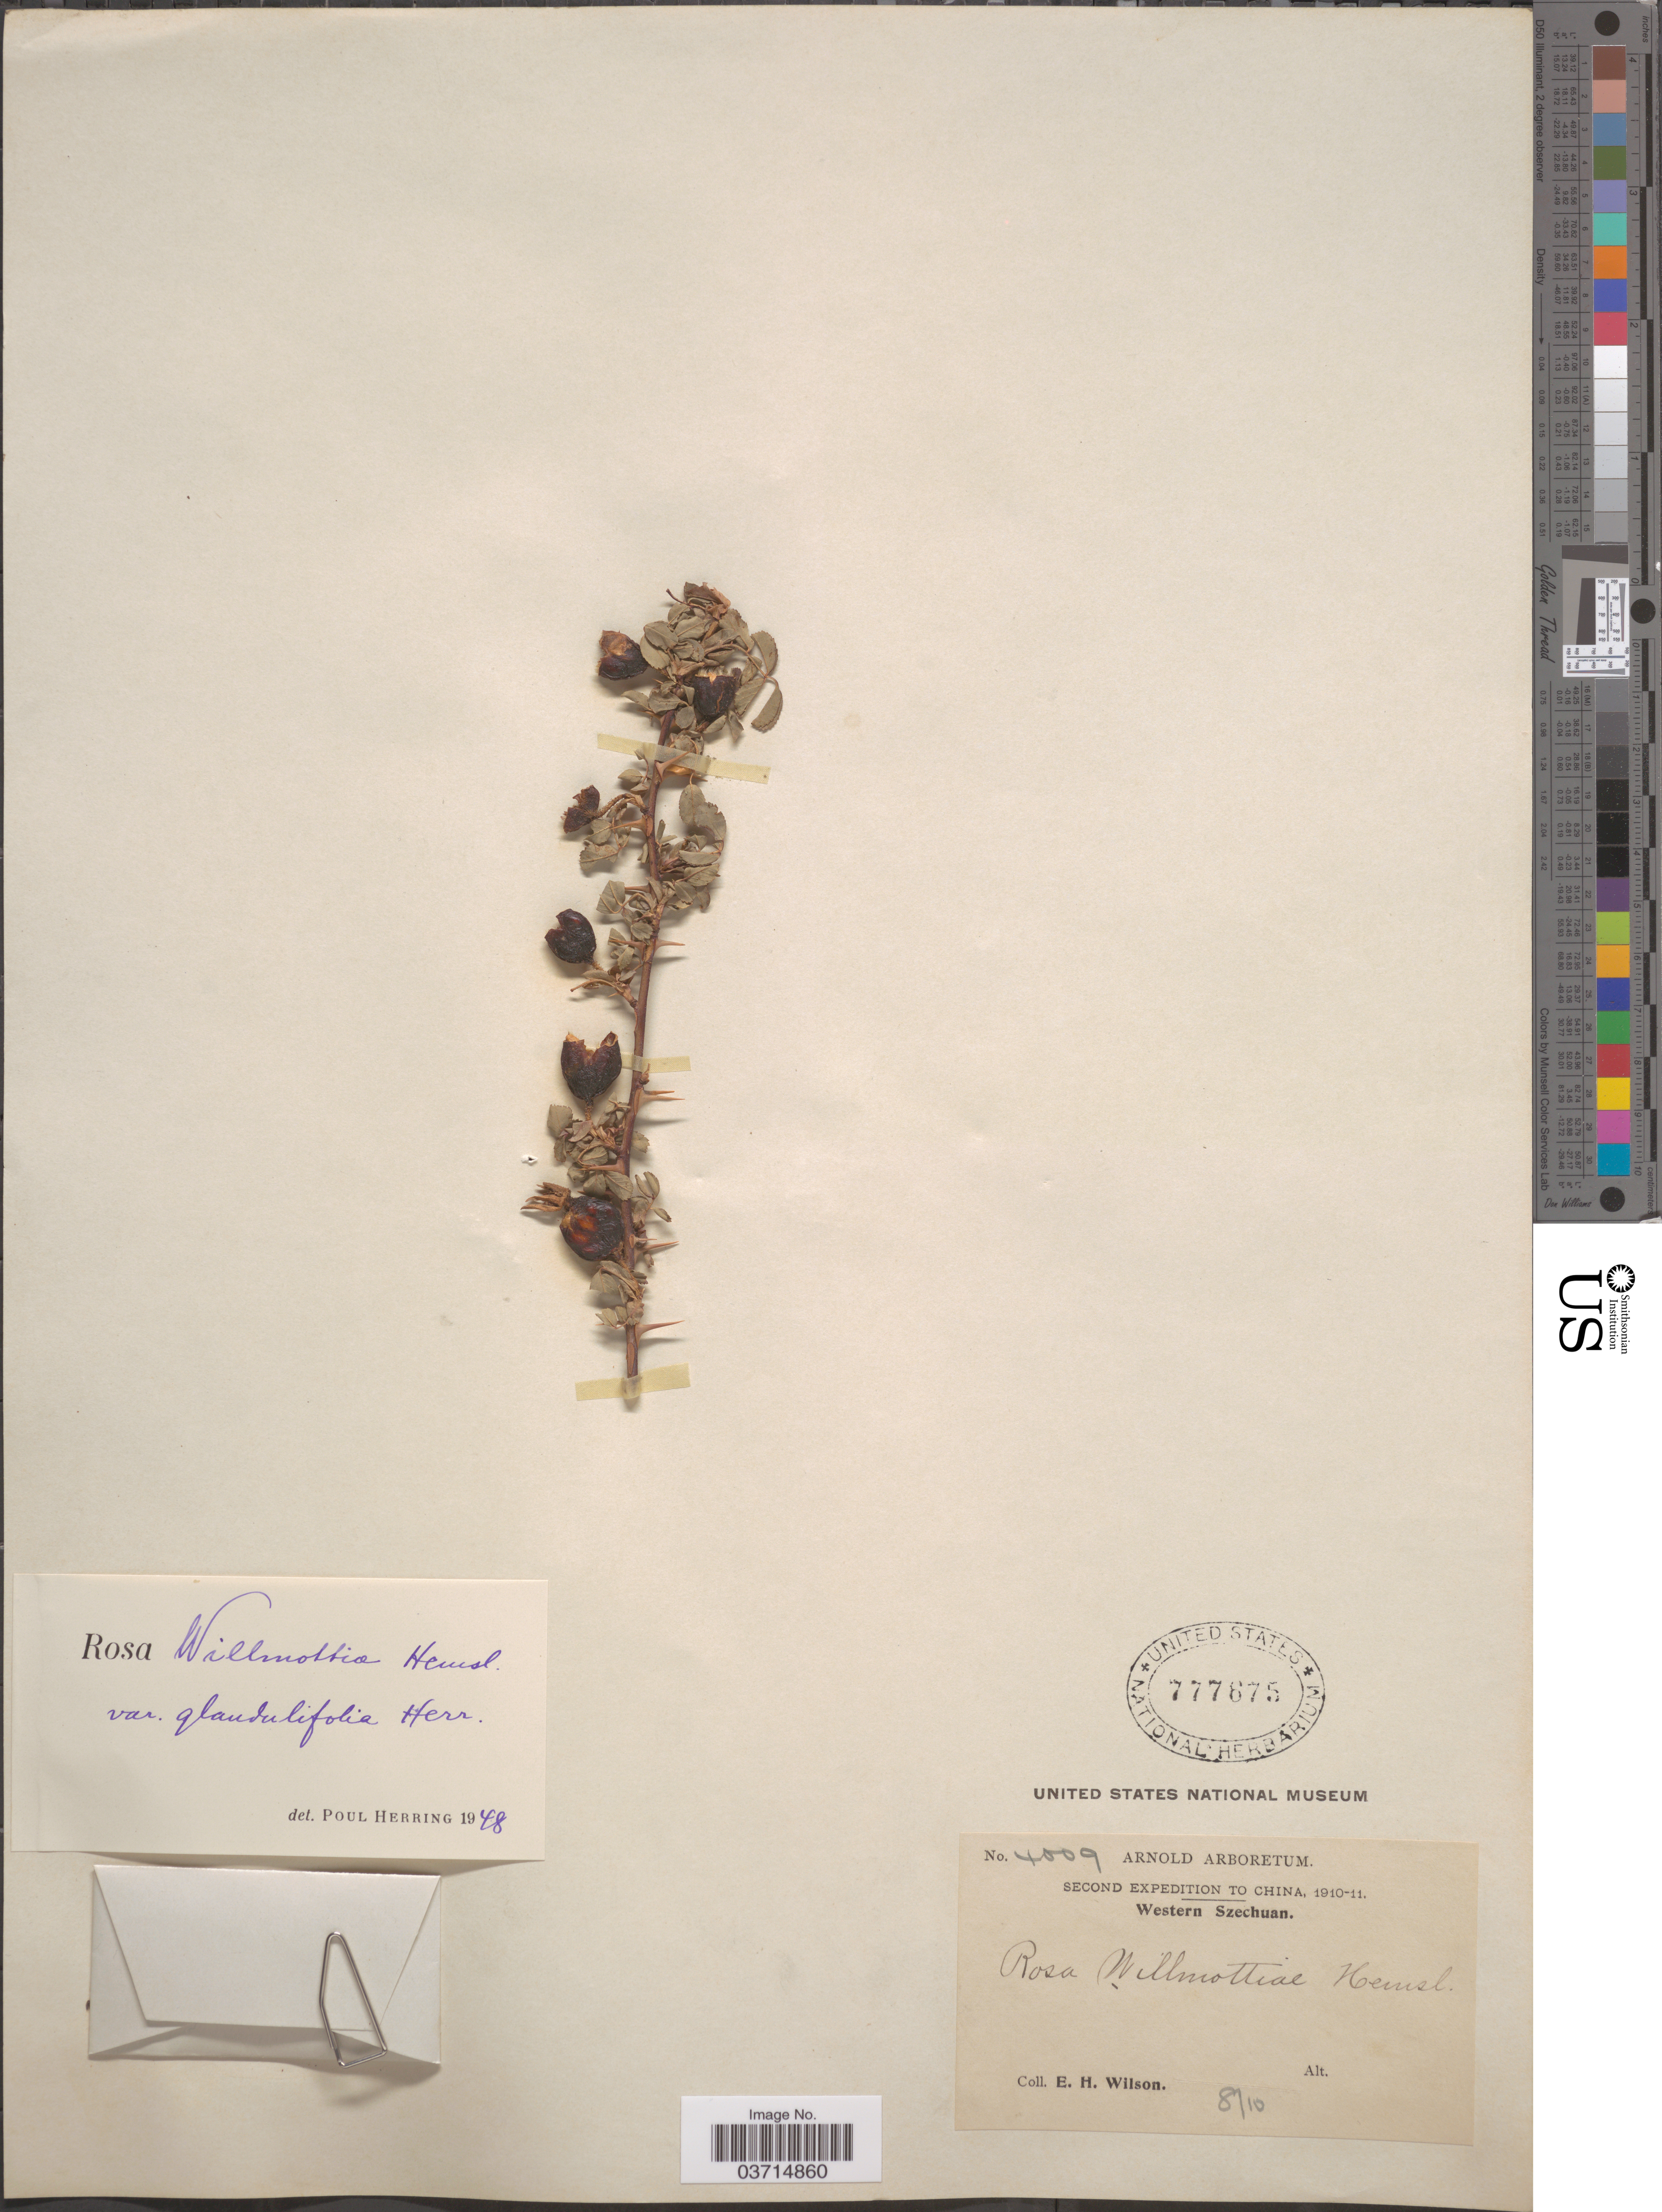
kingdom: Plantae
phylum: Tracheophyta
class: Magnoliopsida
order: Rosales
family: Rosaceae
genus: Rosa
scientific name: Rosa willmottiae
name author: Hemsl.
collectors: E. Wilson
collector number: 4009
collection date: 1910-08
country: China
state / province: Sichuan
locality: Western Szechuan.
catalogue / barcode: US 777675